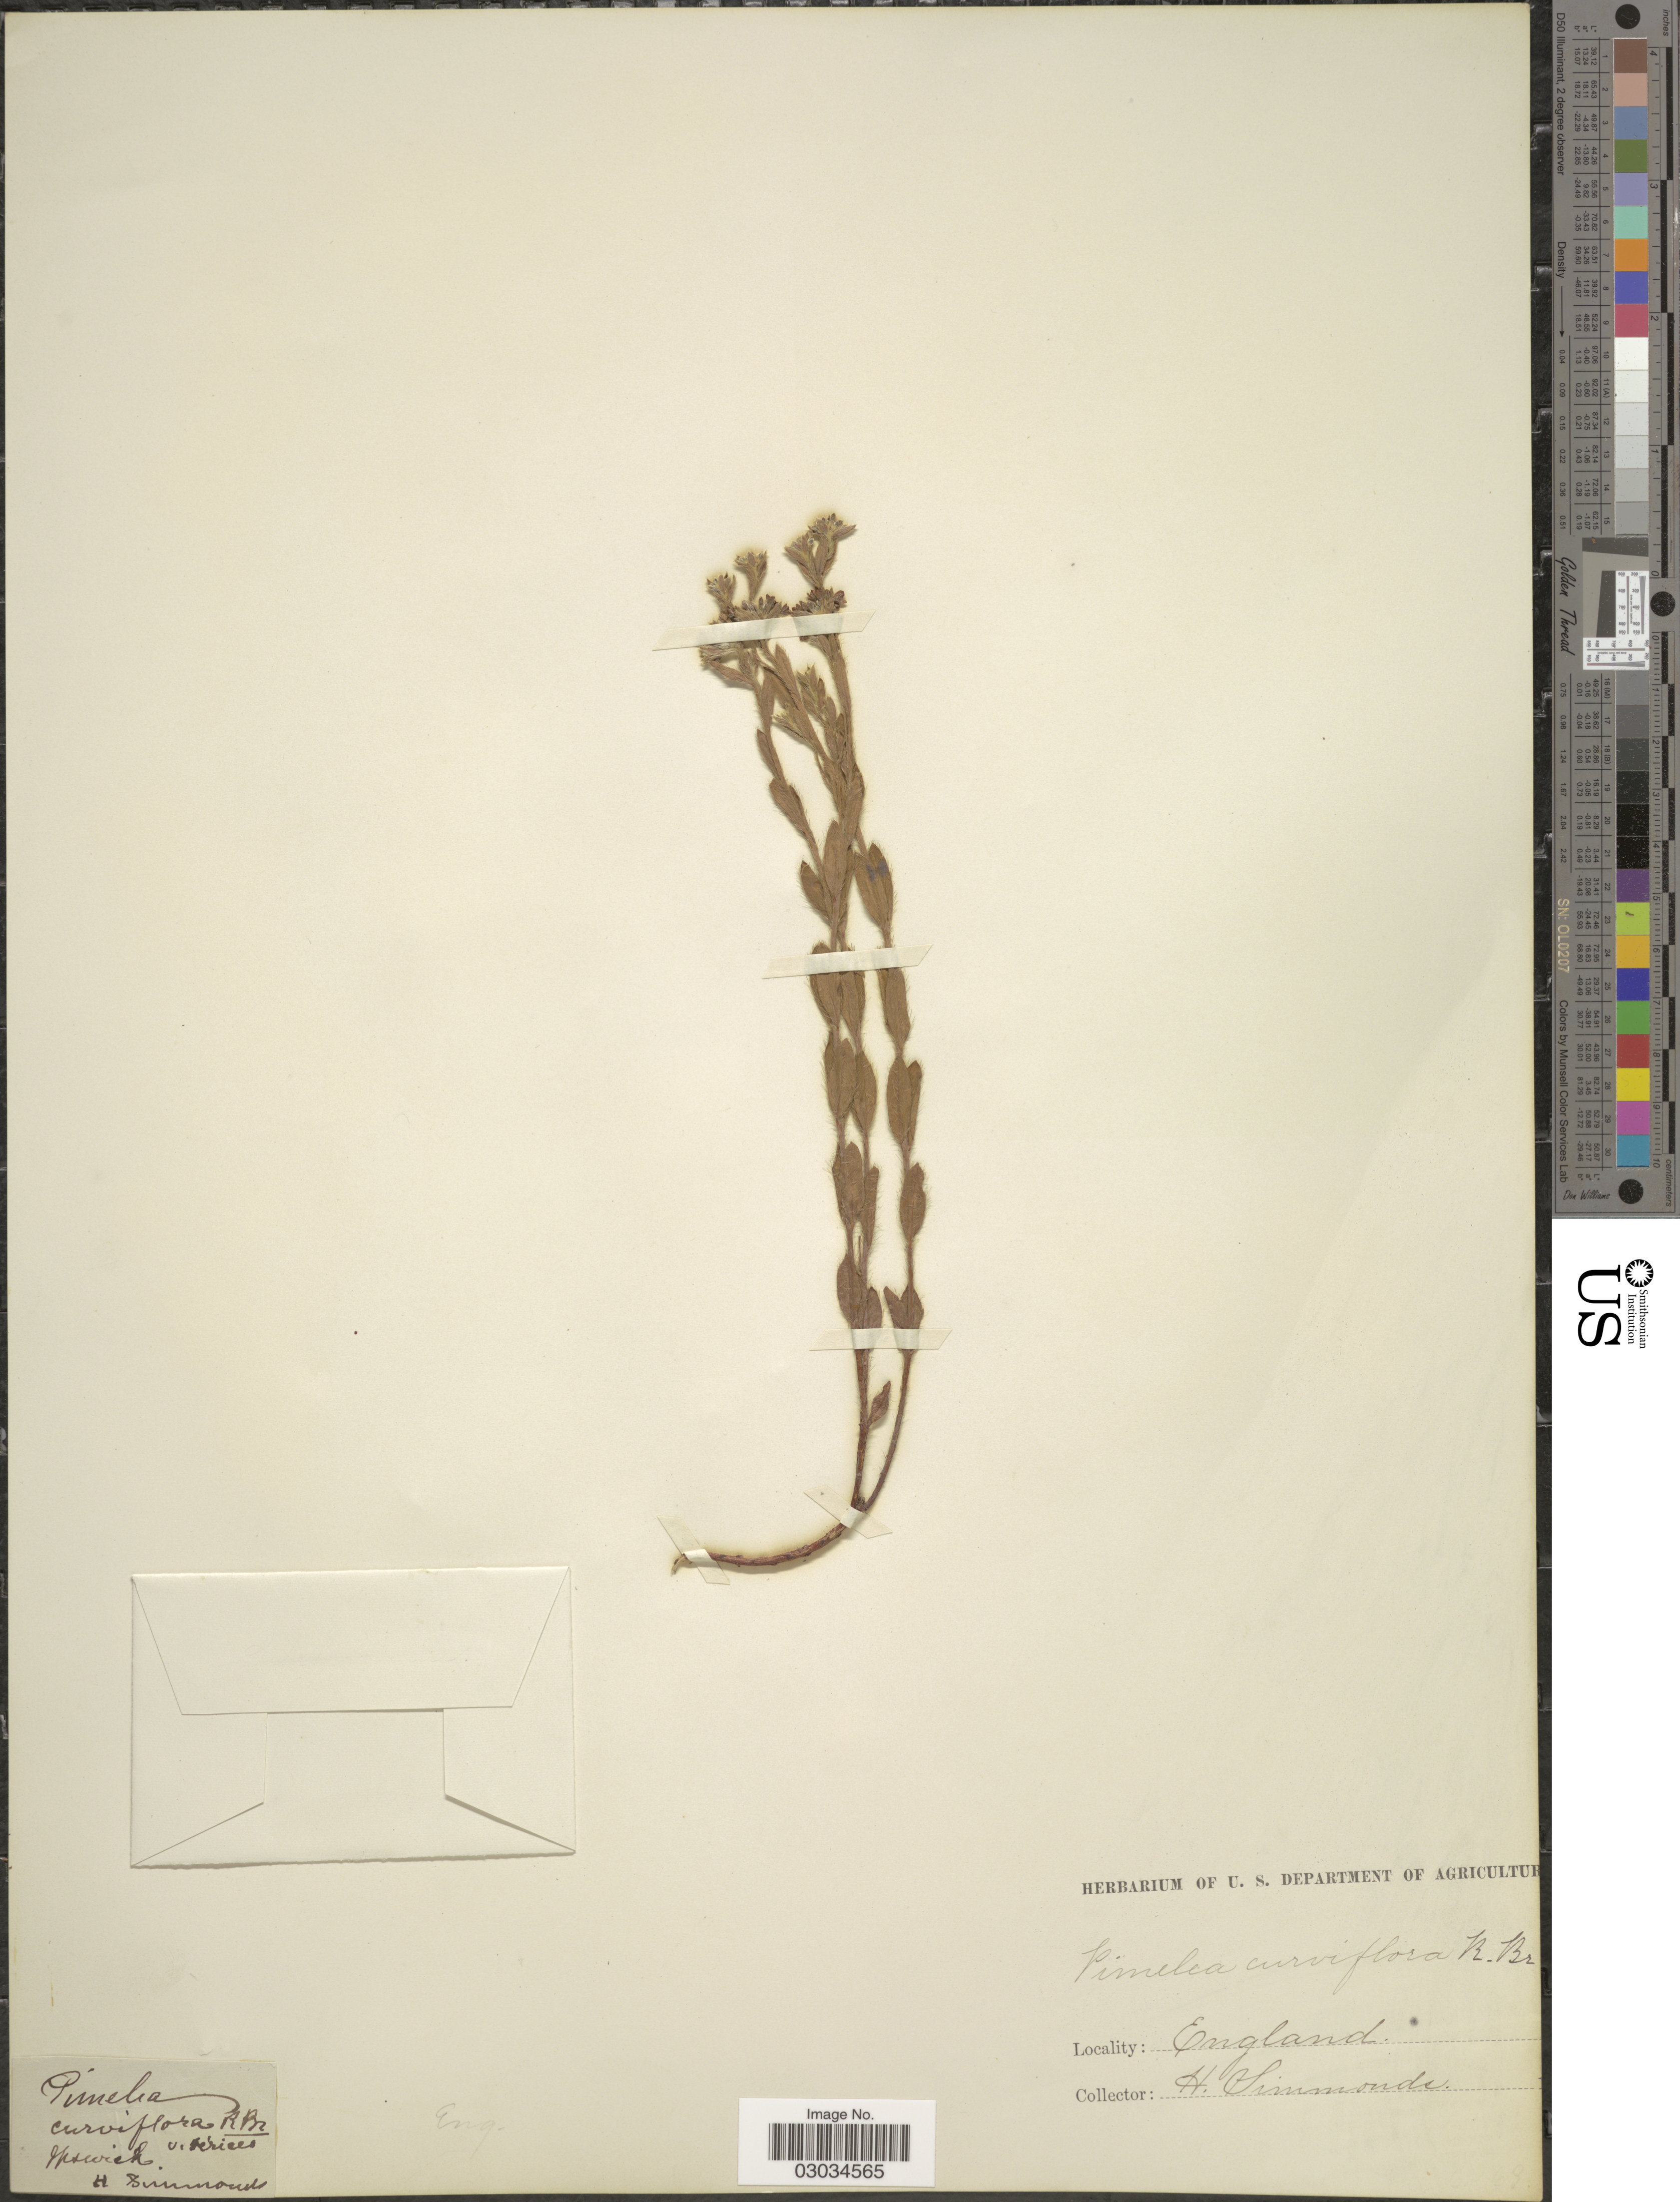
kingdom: Plantae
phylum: Tracheophyta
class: Magnoliopsida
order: Malvales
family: Thymelaeaceae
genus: Pimelea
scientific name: Pimelea curviflora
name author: R. Br.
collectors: H. Simmonds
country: United Kingdom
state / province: England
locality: Ipswich.